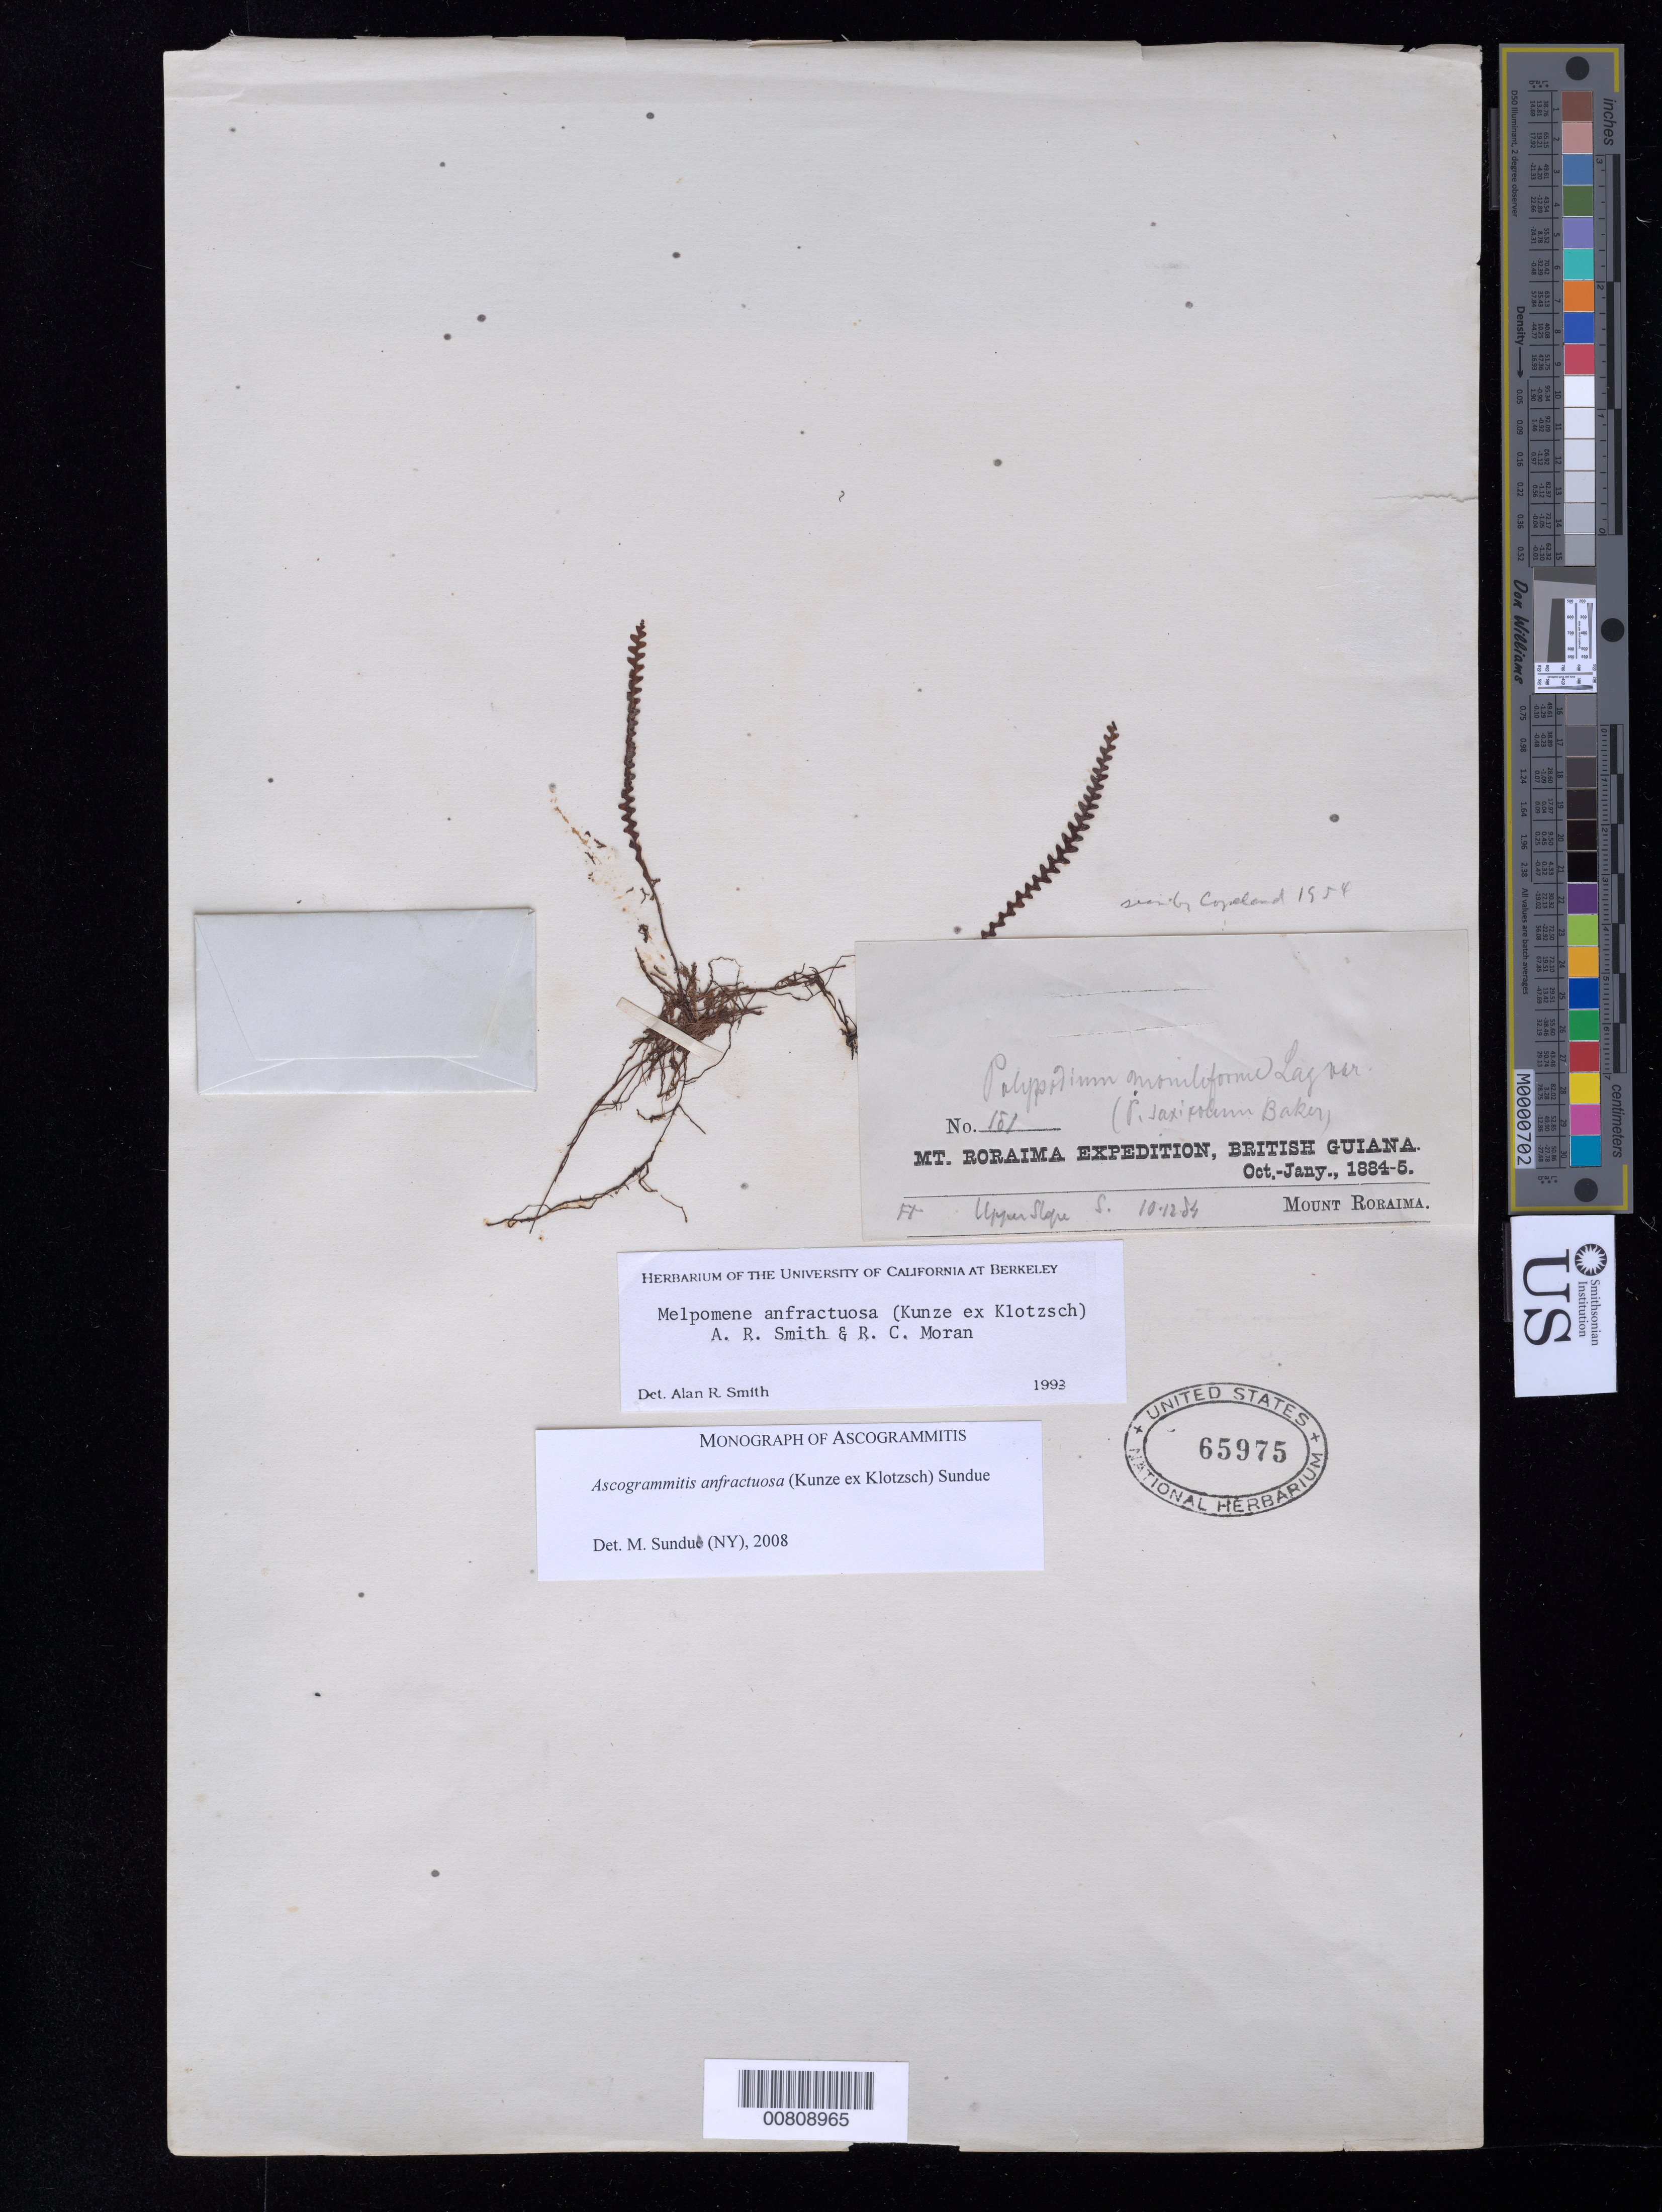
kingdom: Plantae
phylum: Tracheophyta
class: Polypodiopsida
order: Polypodiales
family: Polypodiaceae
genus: Ascogrammitis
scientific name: Ascogrammitis anfractuosa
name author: (Kunze ex Klotzsch) Sundue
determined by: Sundue, Michael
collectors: E. F. im Thurn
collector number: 181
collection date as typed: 10 December 1884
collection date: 1884-12-10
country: Guyana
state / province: Cuyuni-Mazaruni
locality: Mt. Roraima, upper slope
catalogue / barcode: US 65975